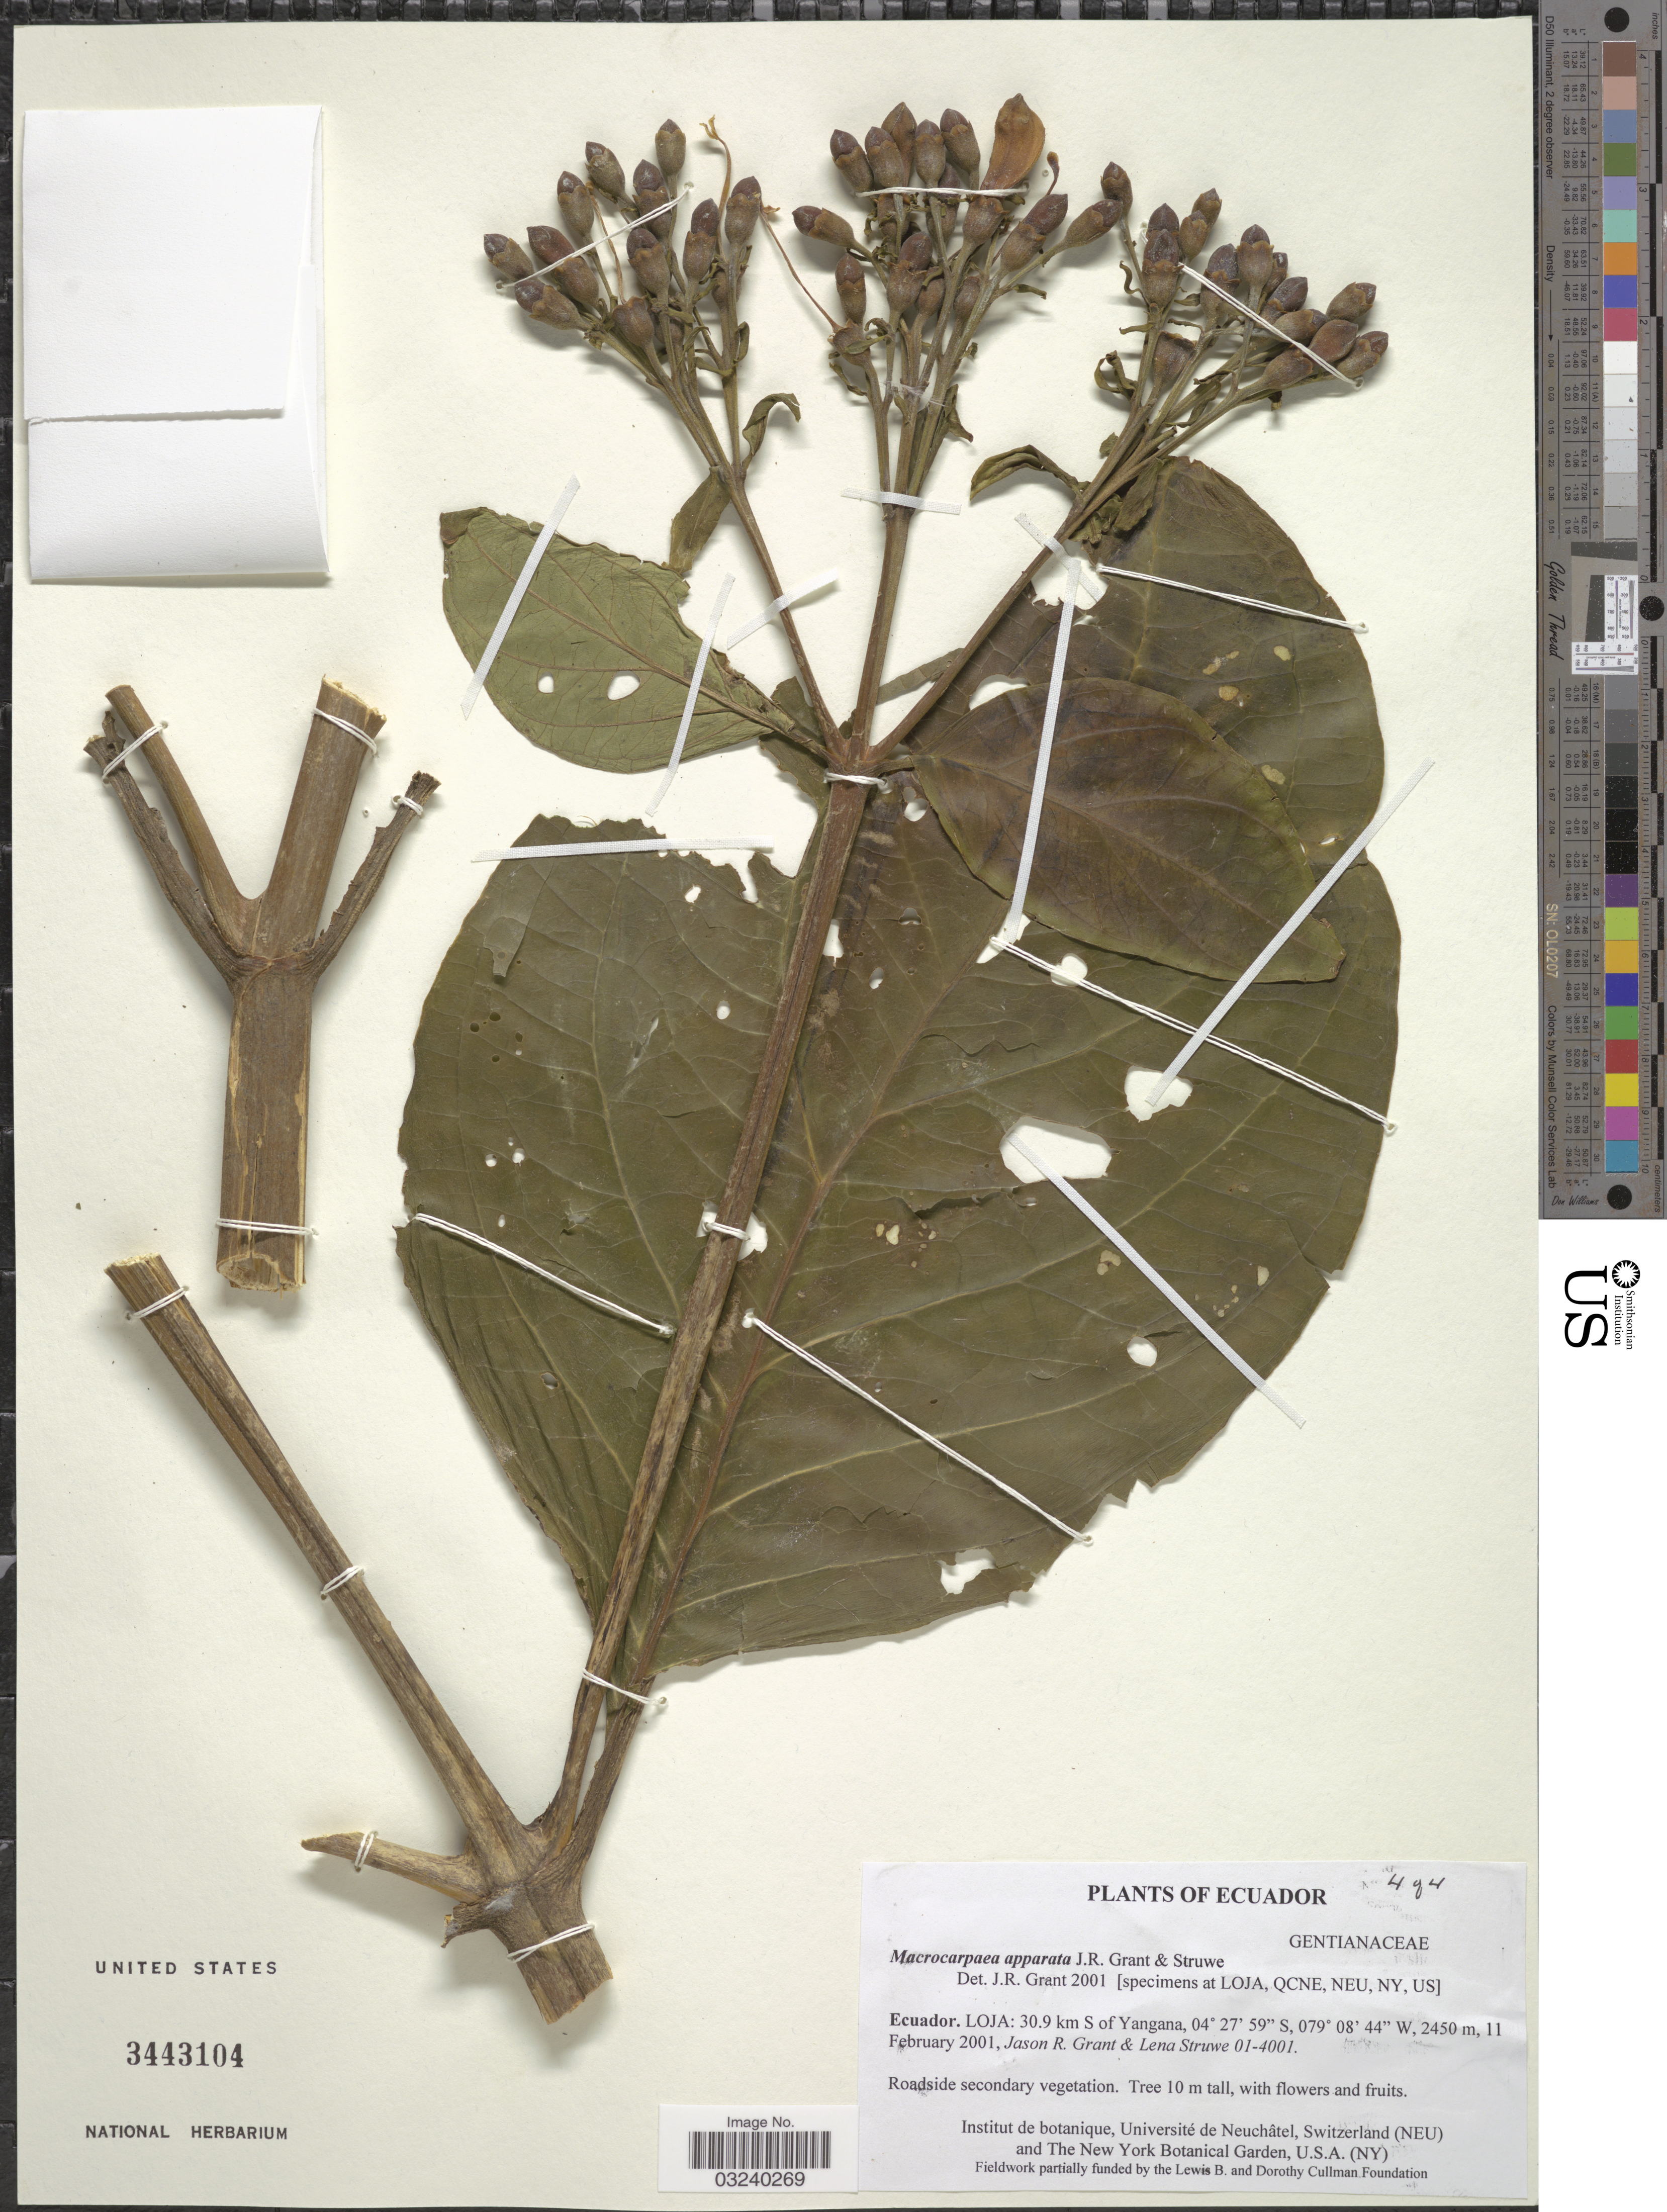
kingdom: Plantae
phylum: Tracheophyta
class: Magnoliopsida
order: Gentianales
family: Gentianaceae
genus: Macrocarpaea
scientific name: Macrocarpaea apparata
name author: J.R. Grant & Struwe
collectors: J. R. Grant & L. Struwe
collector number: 01-4001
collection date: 2001-02-11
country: Ecuador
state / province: Loja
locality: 30.9 km S of Yangana.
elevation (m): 2450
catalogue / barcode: US 3443104